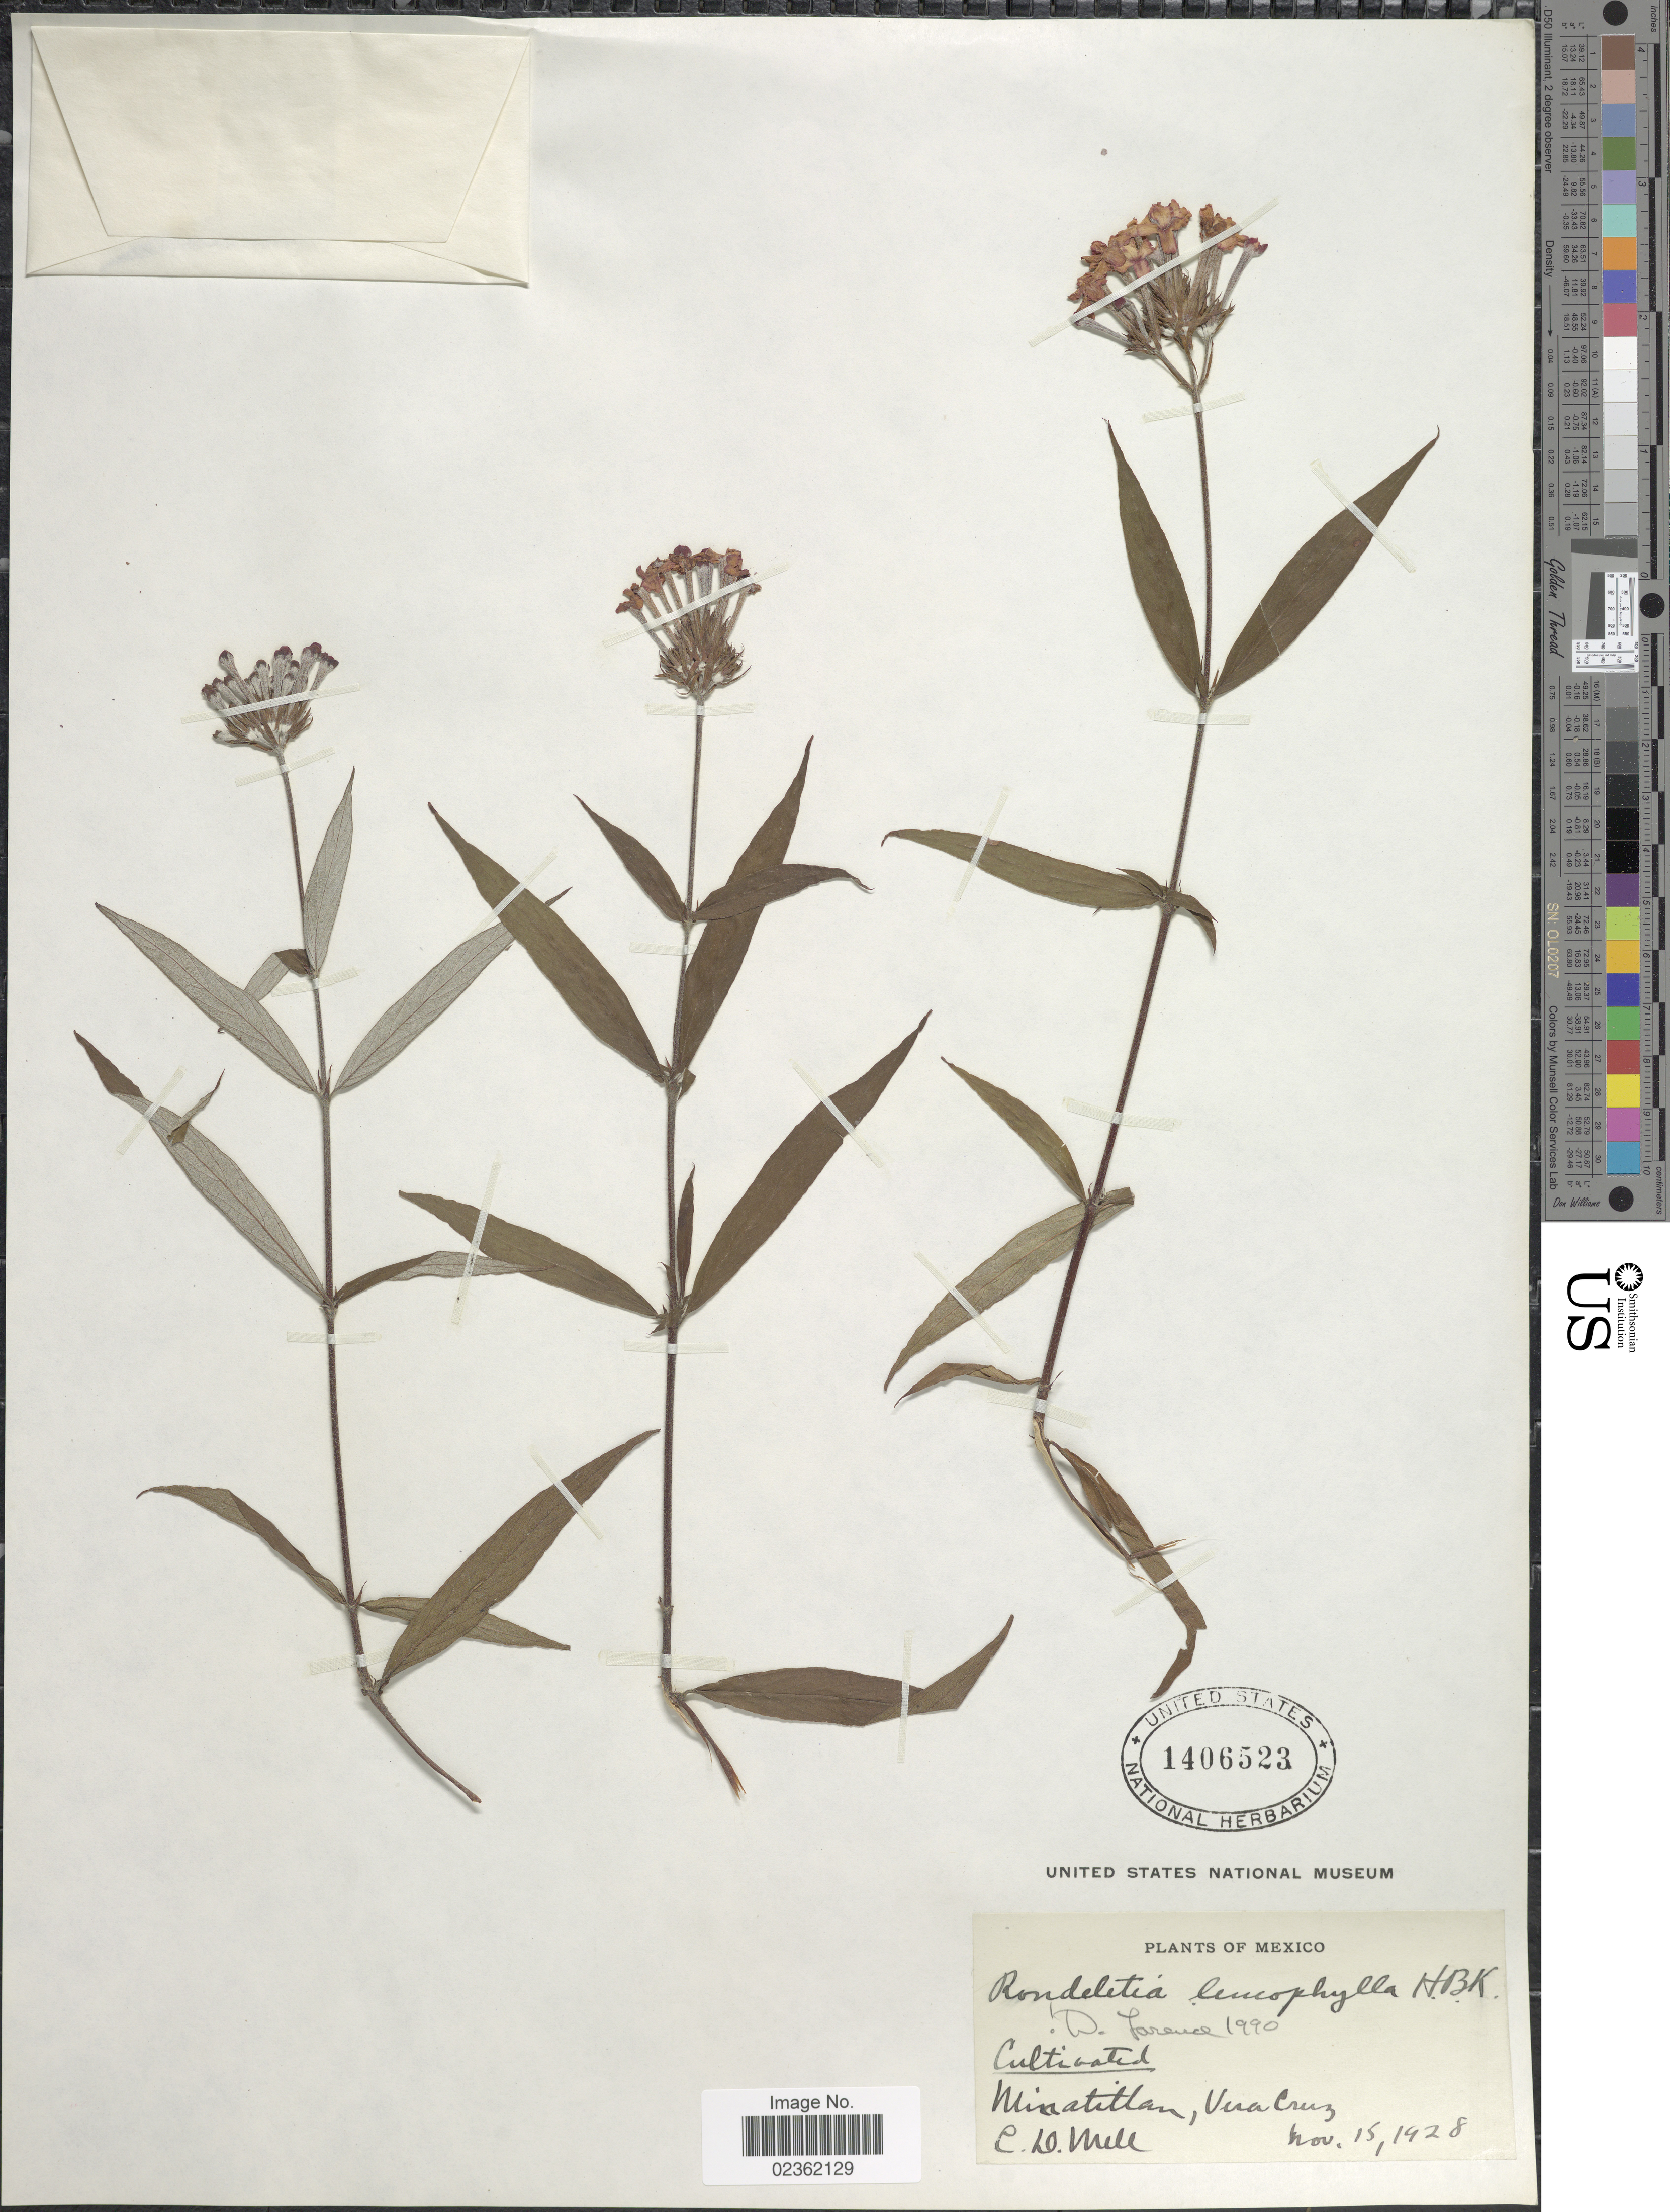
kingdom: Plantae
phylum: Tracheophyta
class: Magnoliopsida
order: Gentianales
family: Rubiaceae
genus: Rondeletia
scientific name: Rondeletia leucophylla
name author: Kunth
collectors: C. D. Mill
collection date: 1928-11-15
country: Mexico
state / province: Veracruz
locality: Minatitlan, Vera Cruz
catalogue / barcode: US 1406523